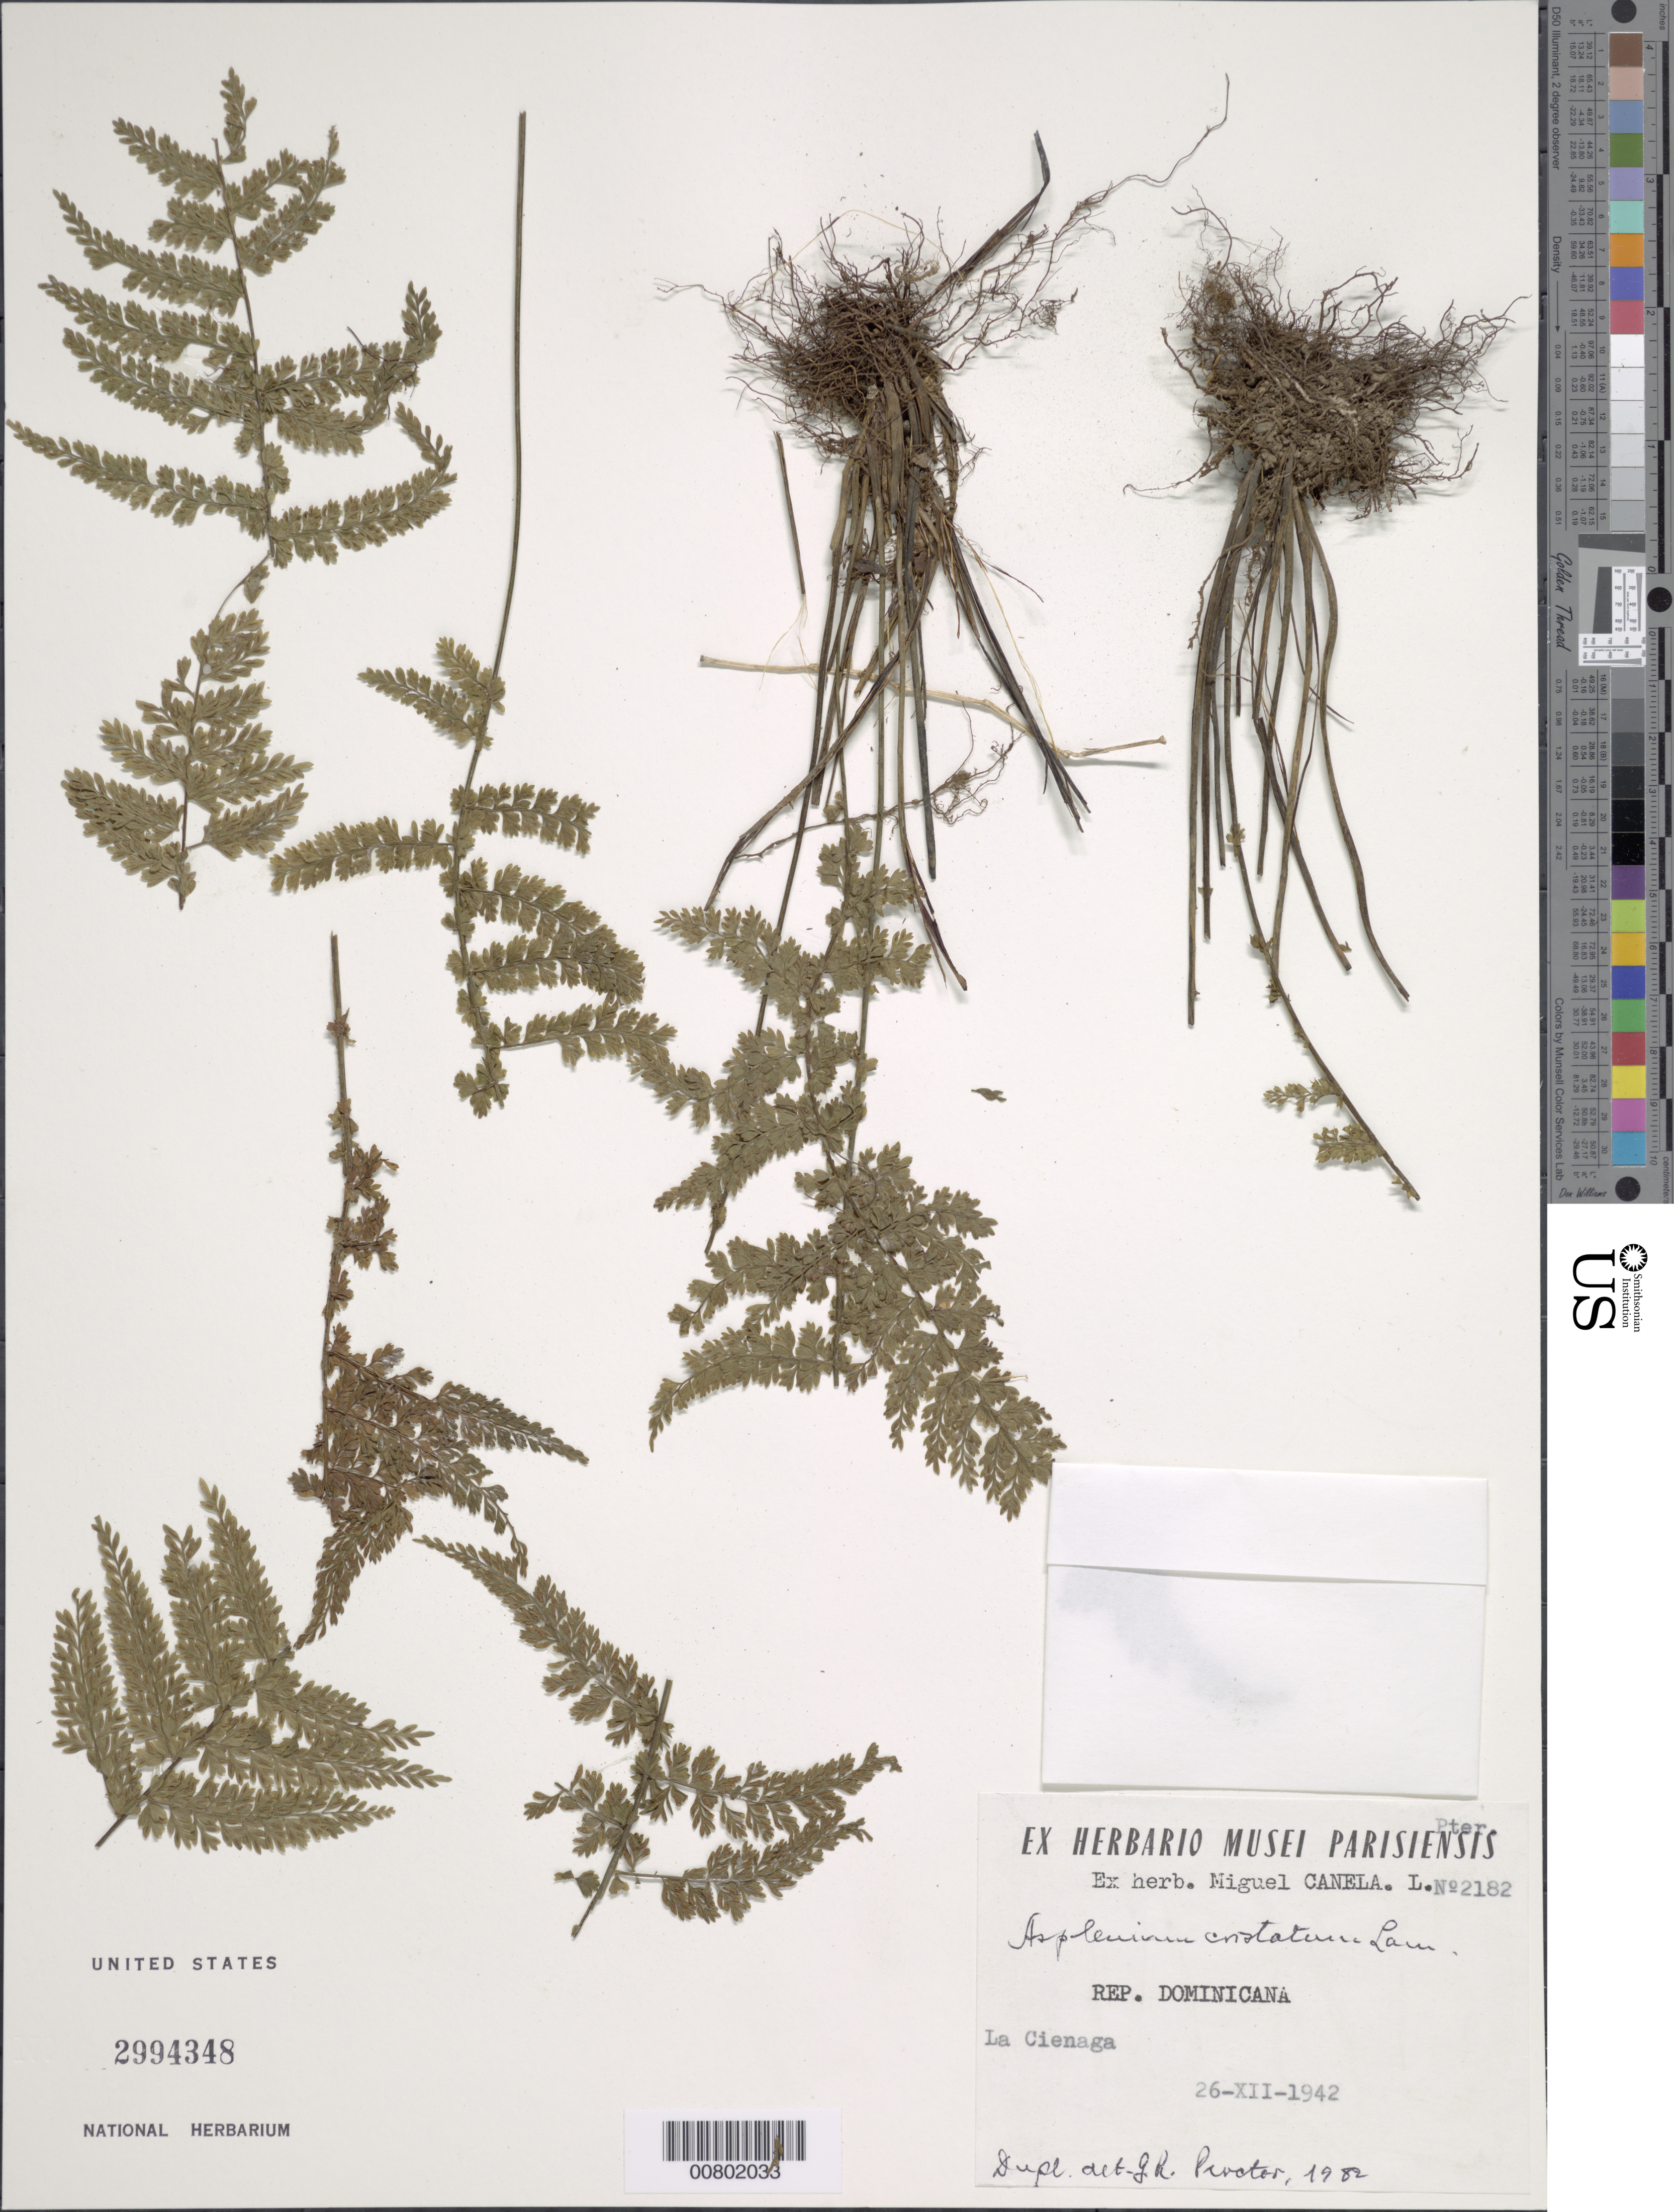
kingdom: Plantae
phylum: Tracheophyta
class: Polypodiopsida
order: Polypodiales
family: Aspleniaceae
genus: Asplenium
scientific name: Asplenium cristatum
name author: Lam.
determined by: Proctor, G. R.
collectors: M. Canela Lazaro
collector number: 2182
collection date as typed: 26 Dec 1942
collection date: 1942-12-26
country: Dominican Republic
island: Hispaniola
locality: La Cienaga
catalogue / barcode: US 2994348